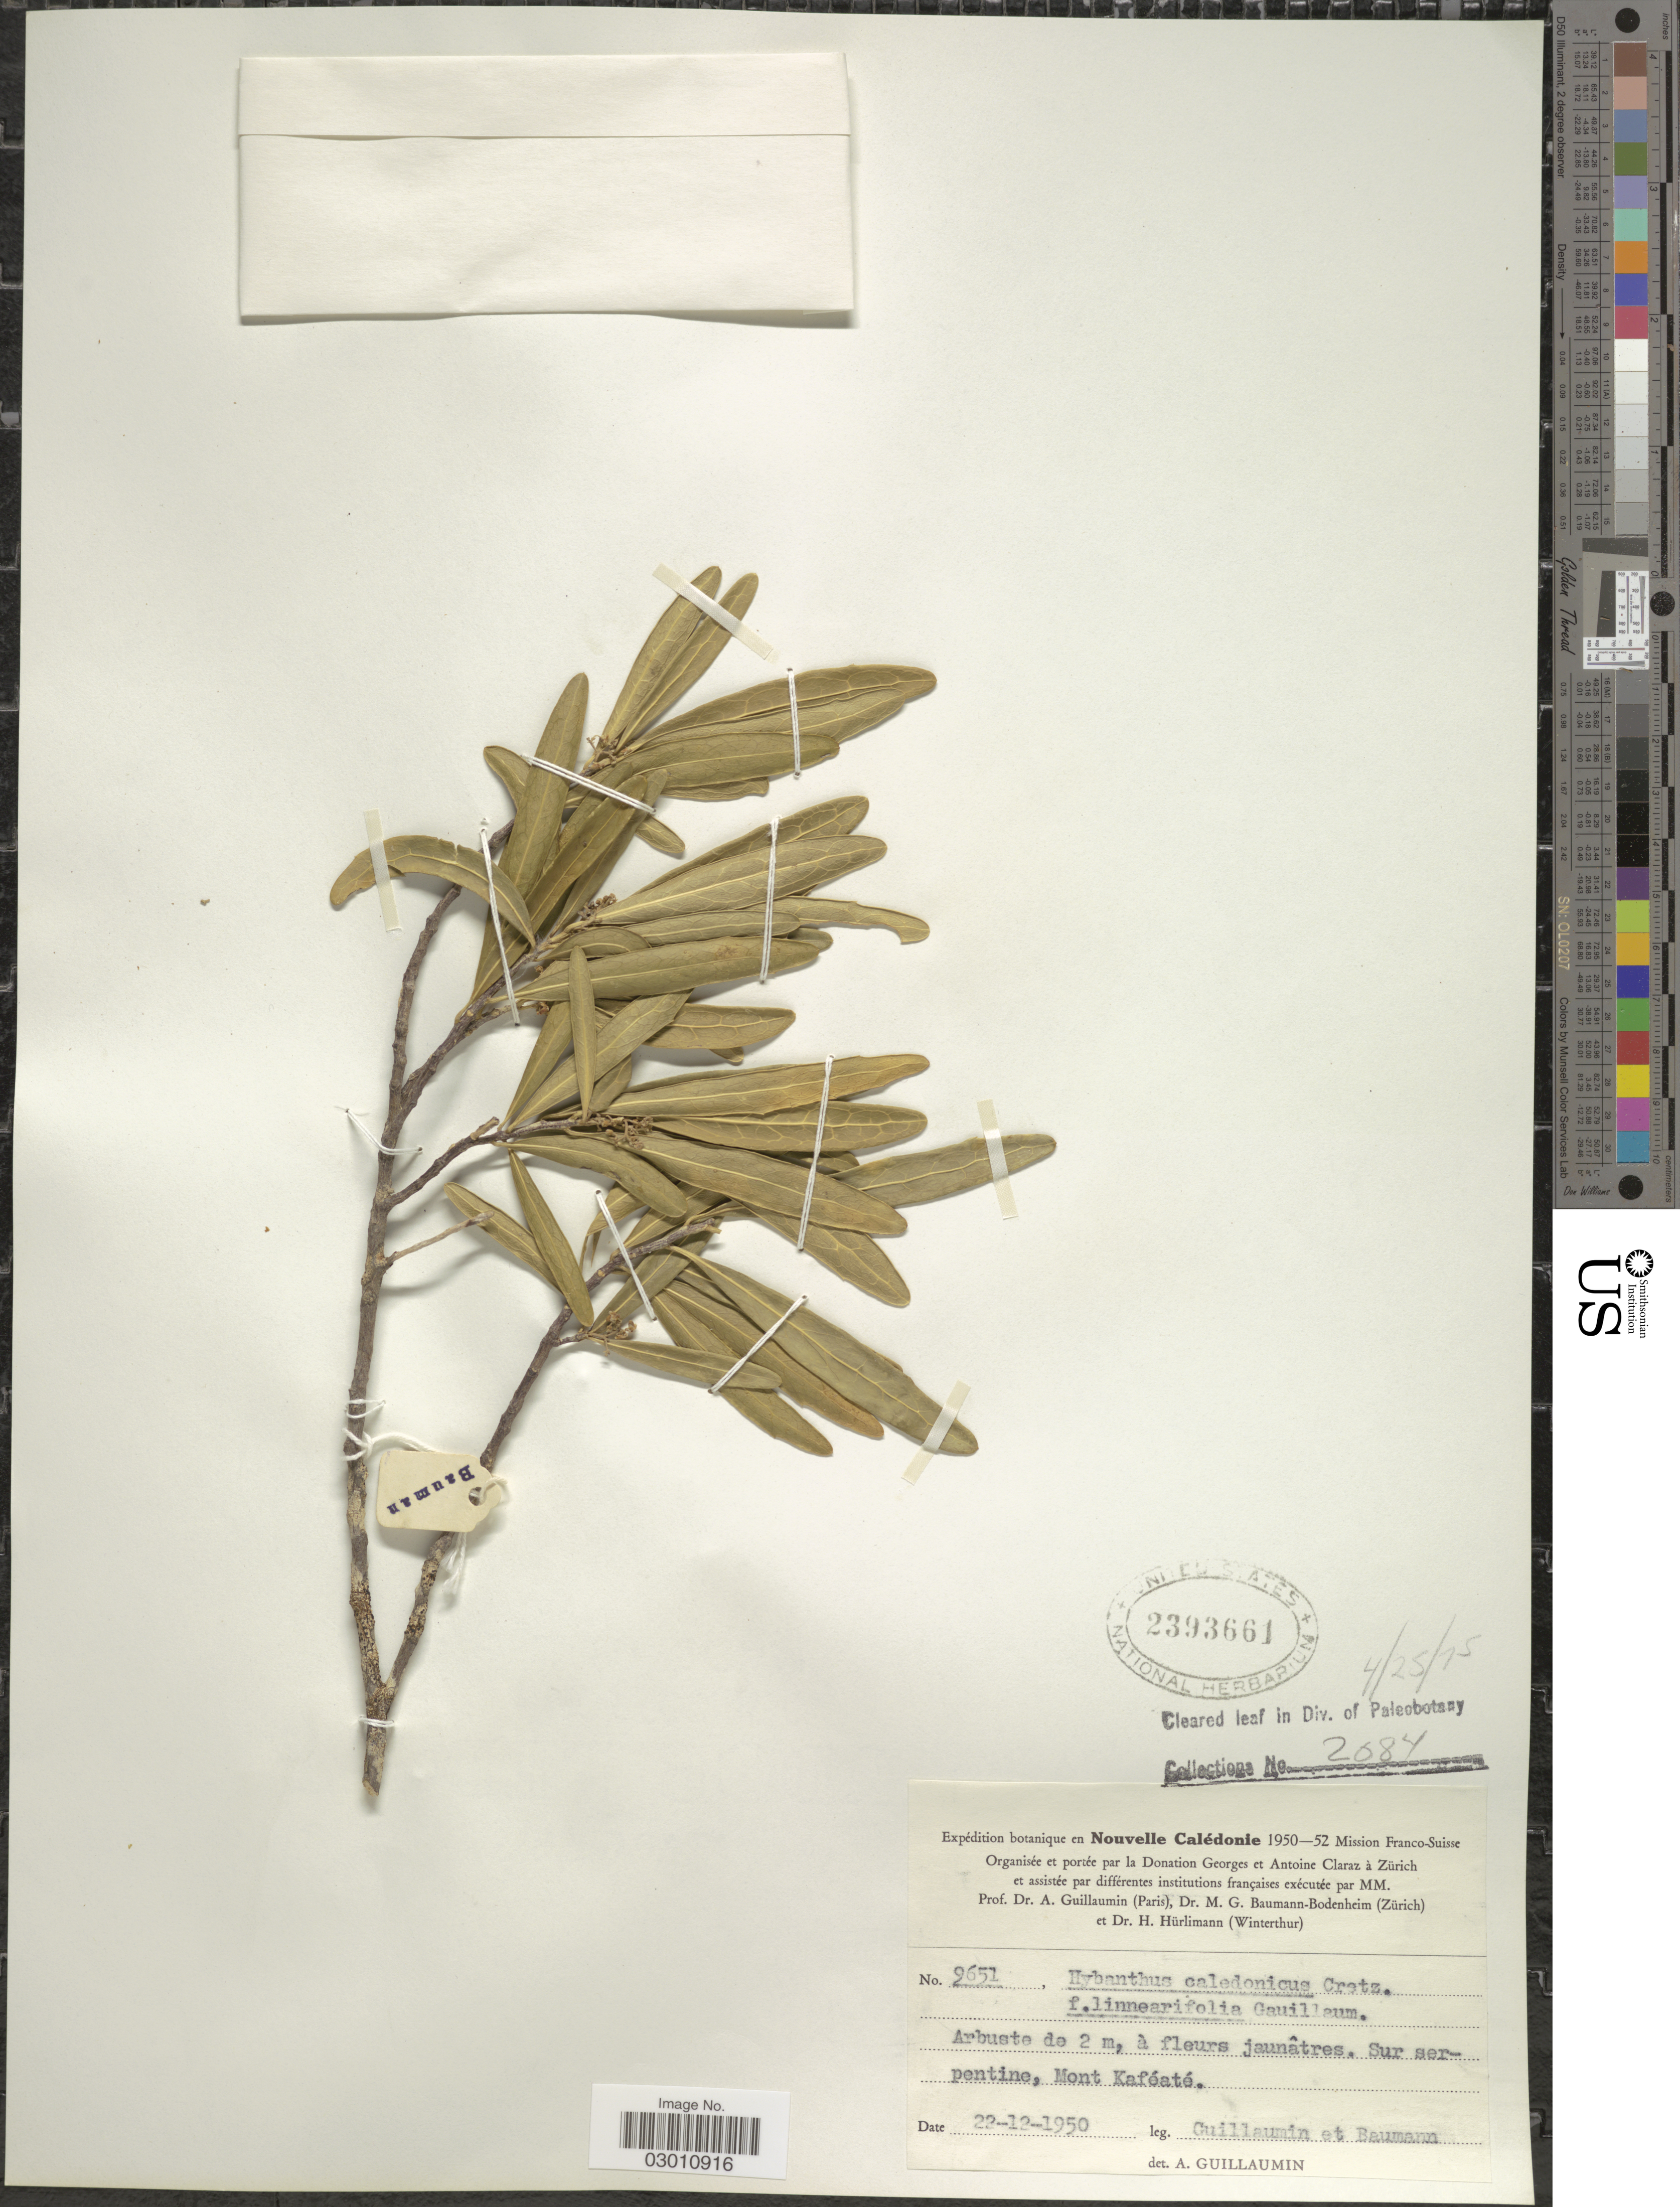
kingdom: Plantae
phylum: Tracheophyta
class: Magnoliopsida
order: Malpighiales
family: Violaceae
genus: Hybanthus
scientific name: Hybanthus caledonicus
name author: (Turcz.) Cretz.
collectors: A. Guillaumin & M. G. Baumann-Bodenheim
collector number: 9651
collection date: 1950-12-22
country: New Caledonia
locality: Sur serpentine, Mont Kaféaté.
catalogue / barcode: US 2393661